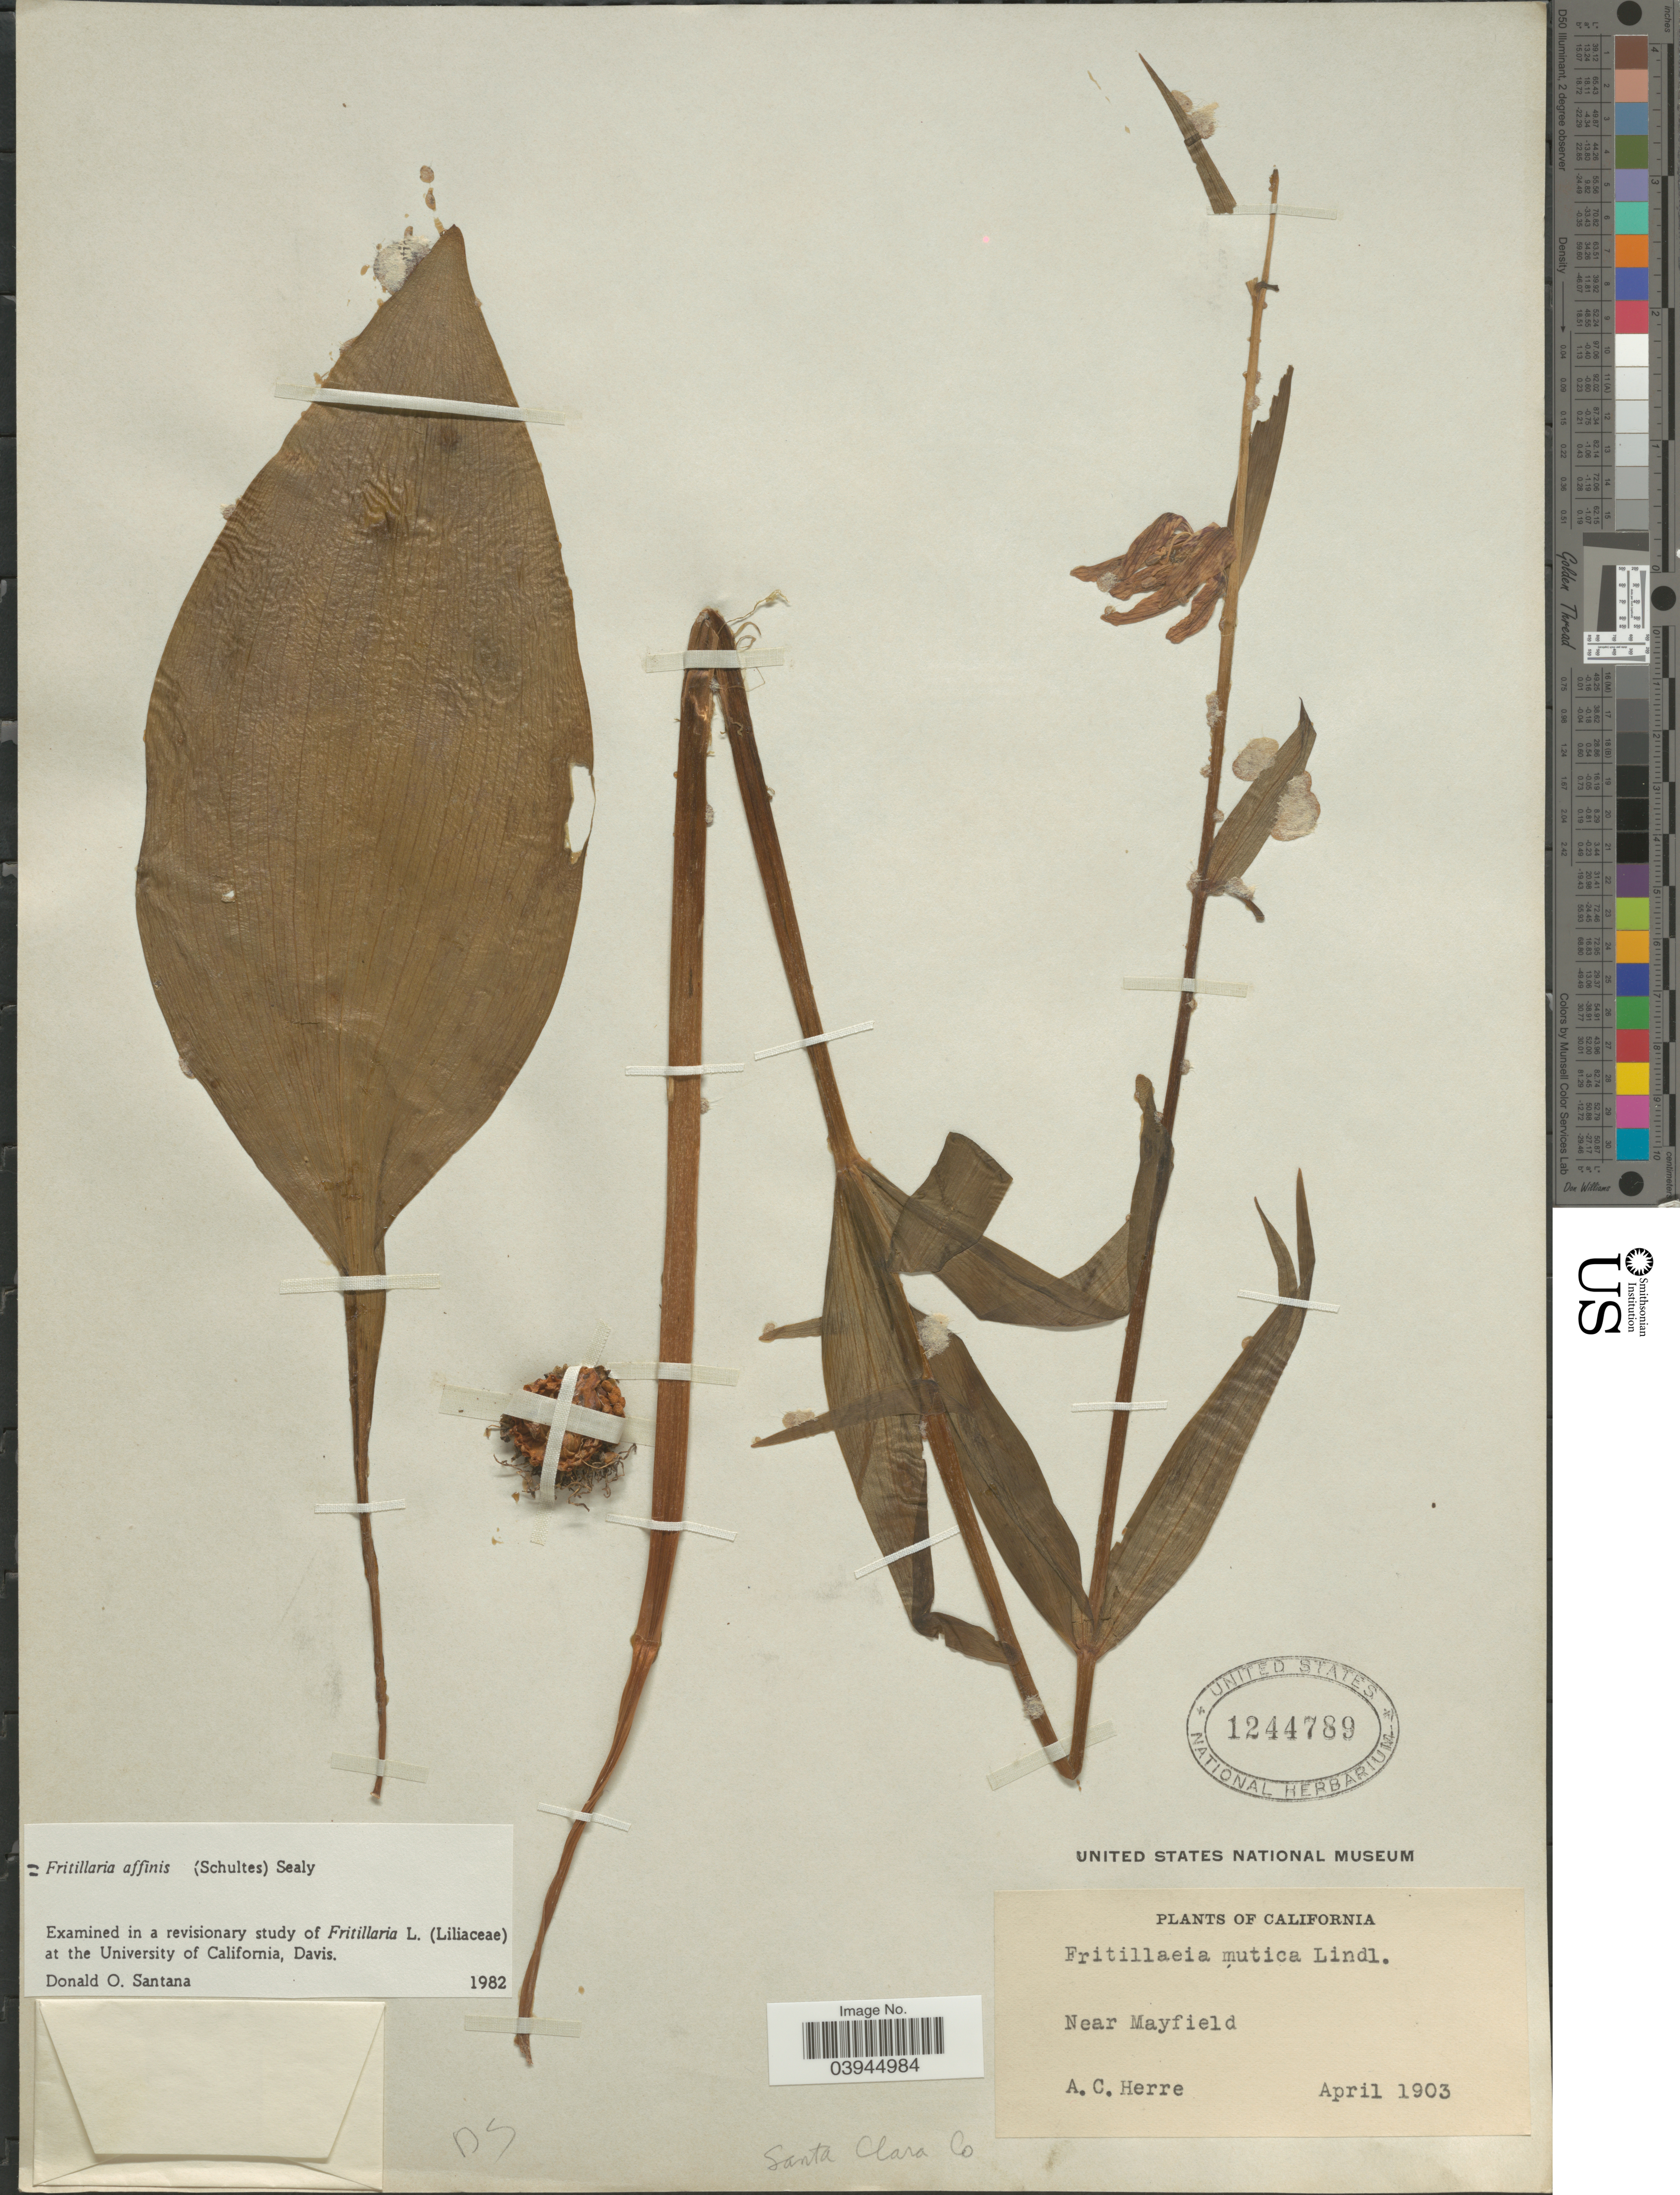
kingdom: Plantae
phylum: Tracheophyta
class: Liliopsida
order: Liliales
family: Liliaceae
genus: Fritillaria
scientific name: Fritillaria affinis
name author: (Schult. & Schult. f.) Sealy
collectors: A. Herre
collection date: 1903-04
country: United States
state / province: California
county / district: Santa Clara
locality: Near Mayfield. Santa Clara Co.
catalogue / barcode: US 1244789